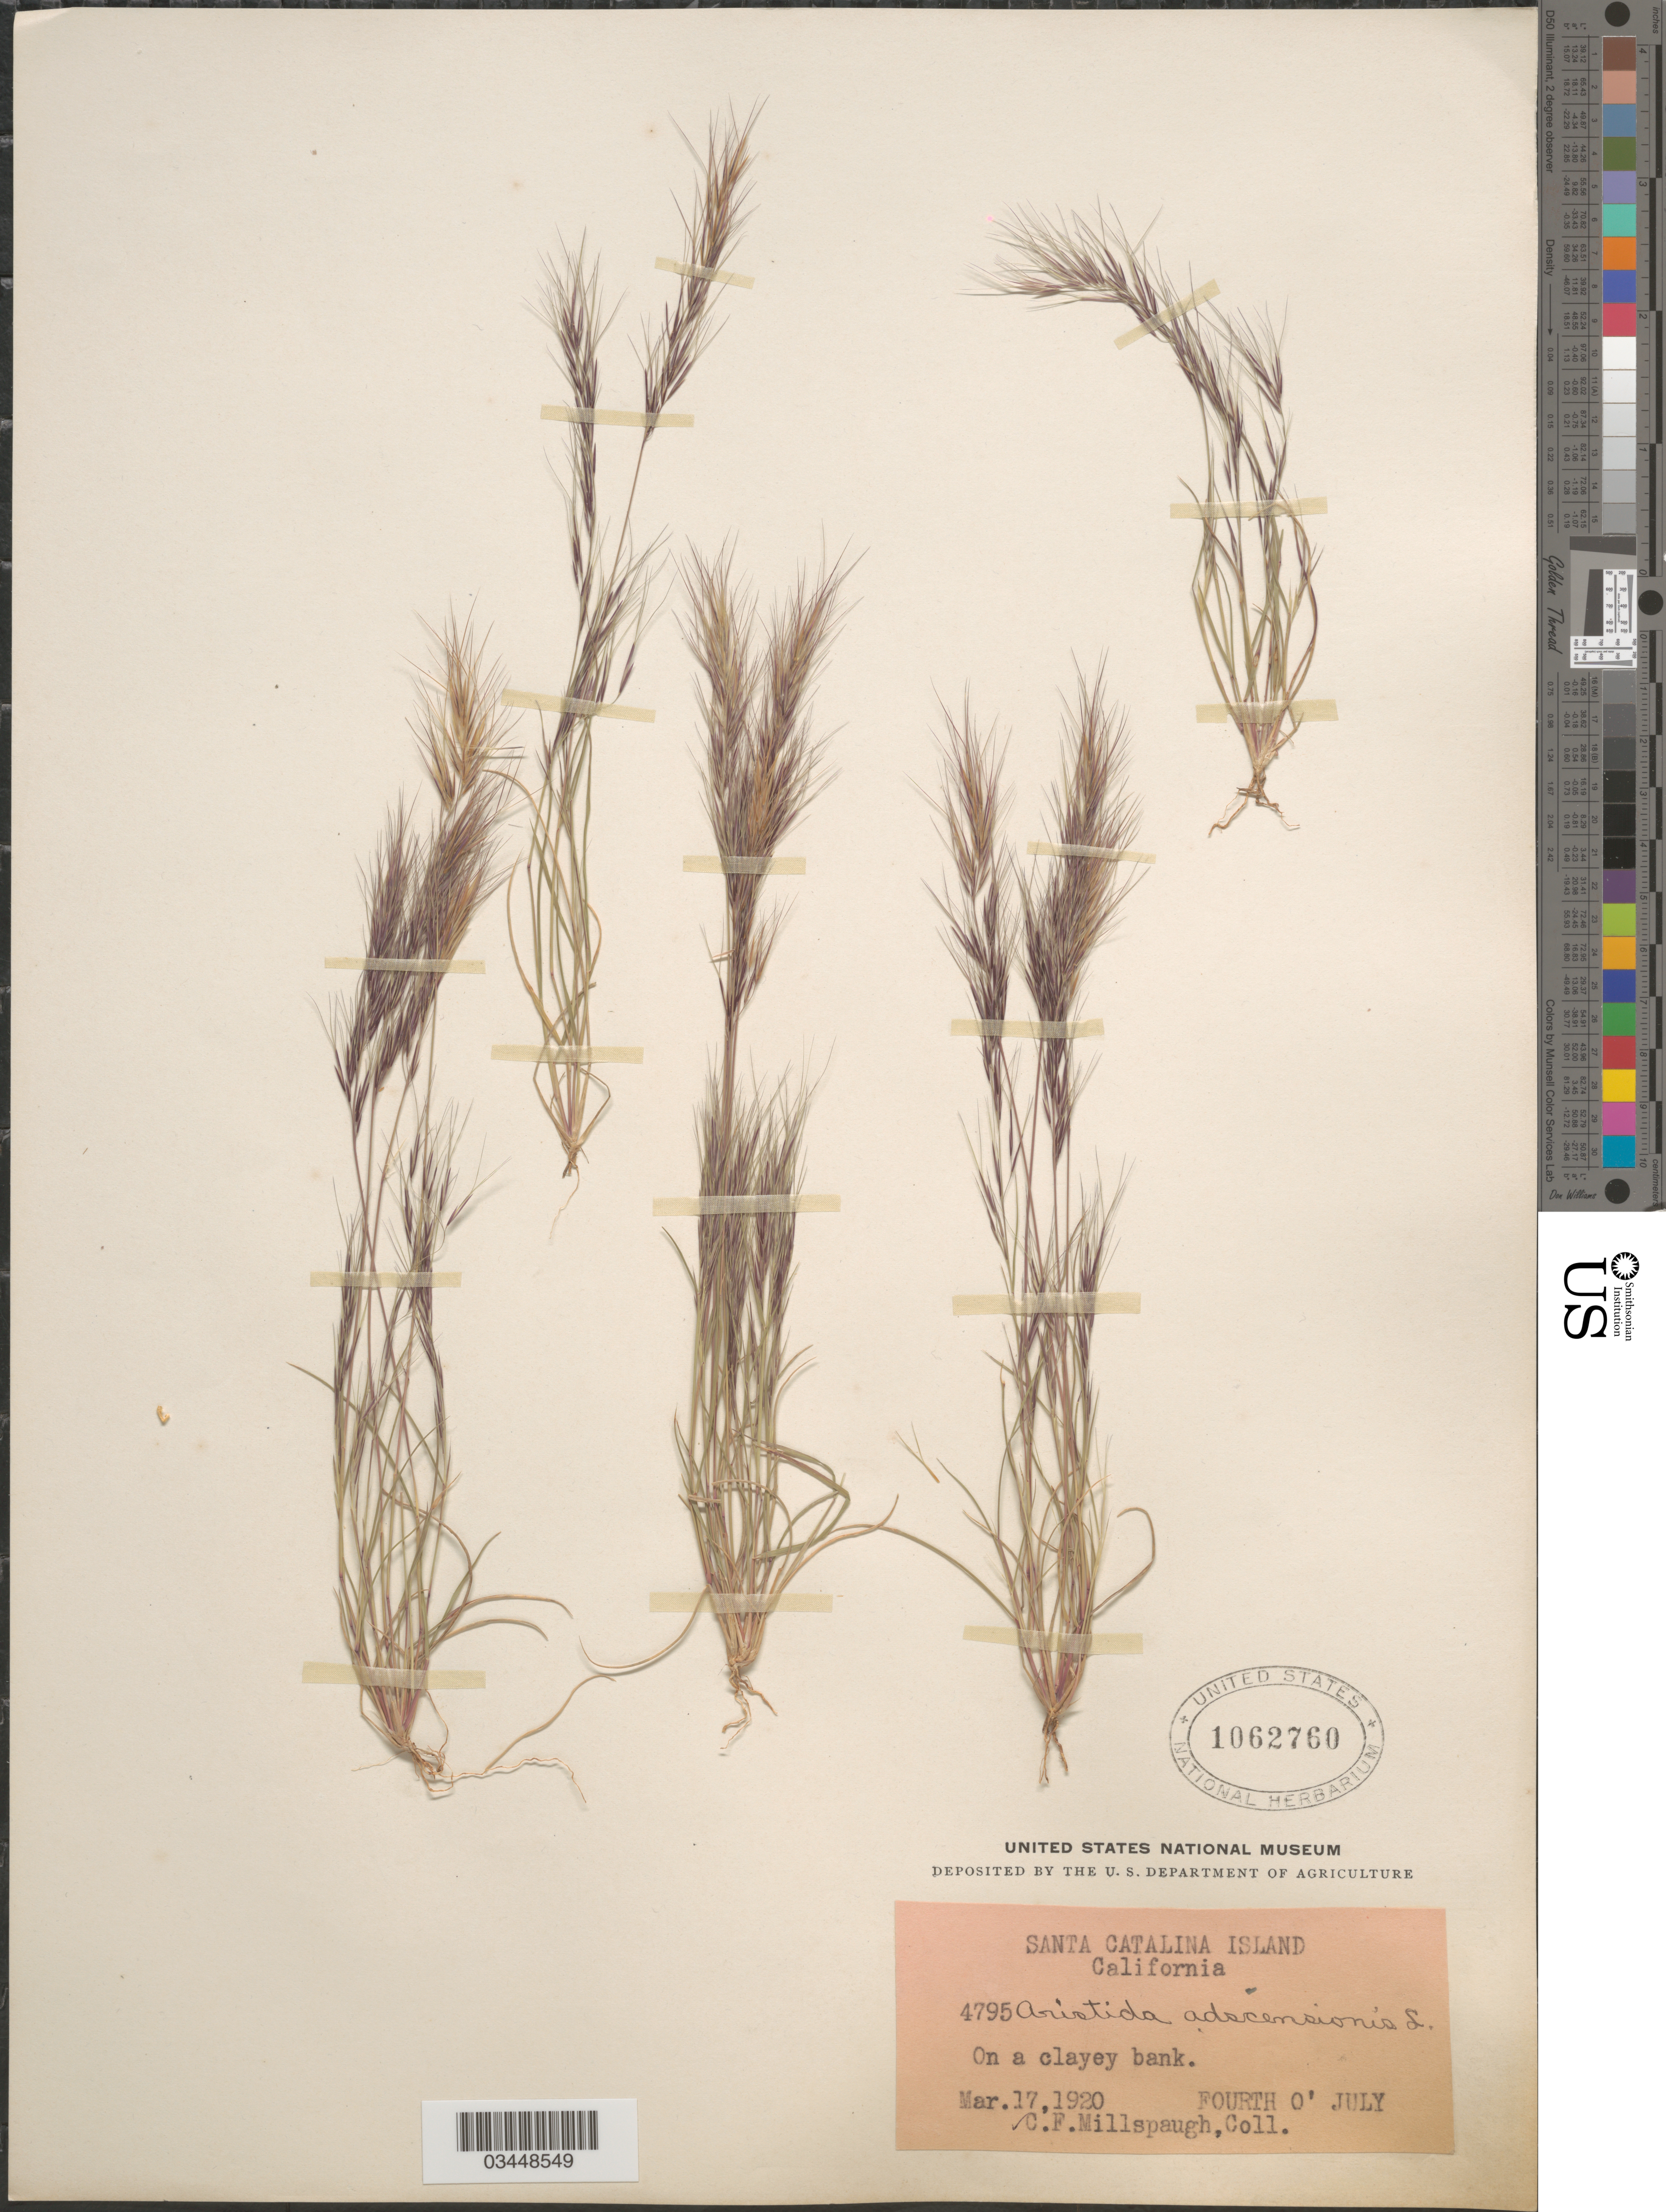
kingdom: Plantae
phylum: Tracheophyta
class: Liliopsida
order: Poales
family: Poaceae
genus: Aristida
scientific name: Aristida adscensionis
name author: L.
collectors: C. F. Millspaugh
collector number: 4795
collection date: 1920-03-17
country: United States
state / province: California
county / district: Los Angeles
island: Santa Catalina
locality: Santa Catalina Island. Fourth O'July.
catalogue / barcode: US 1062760